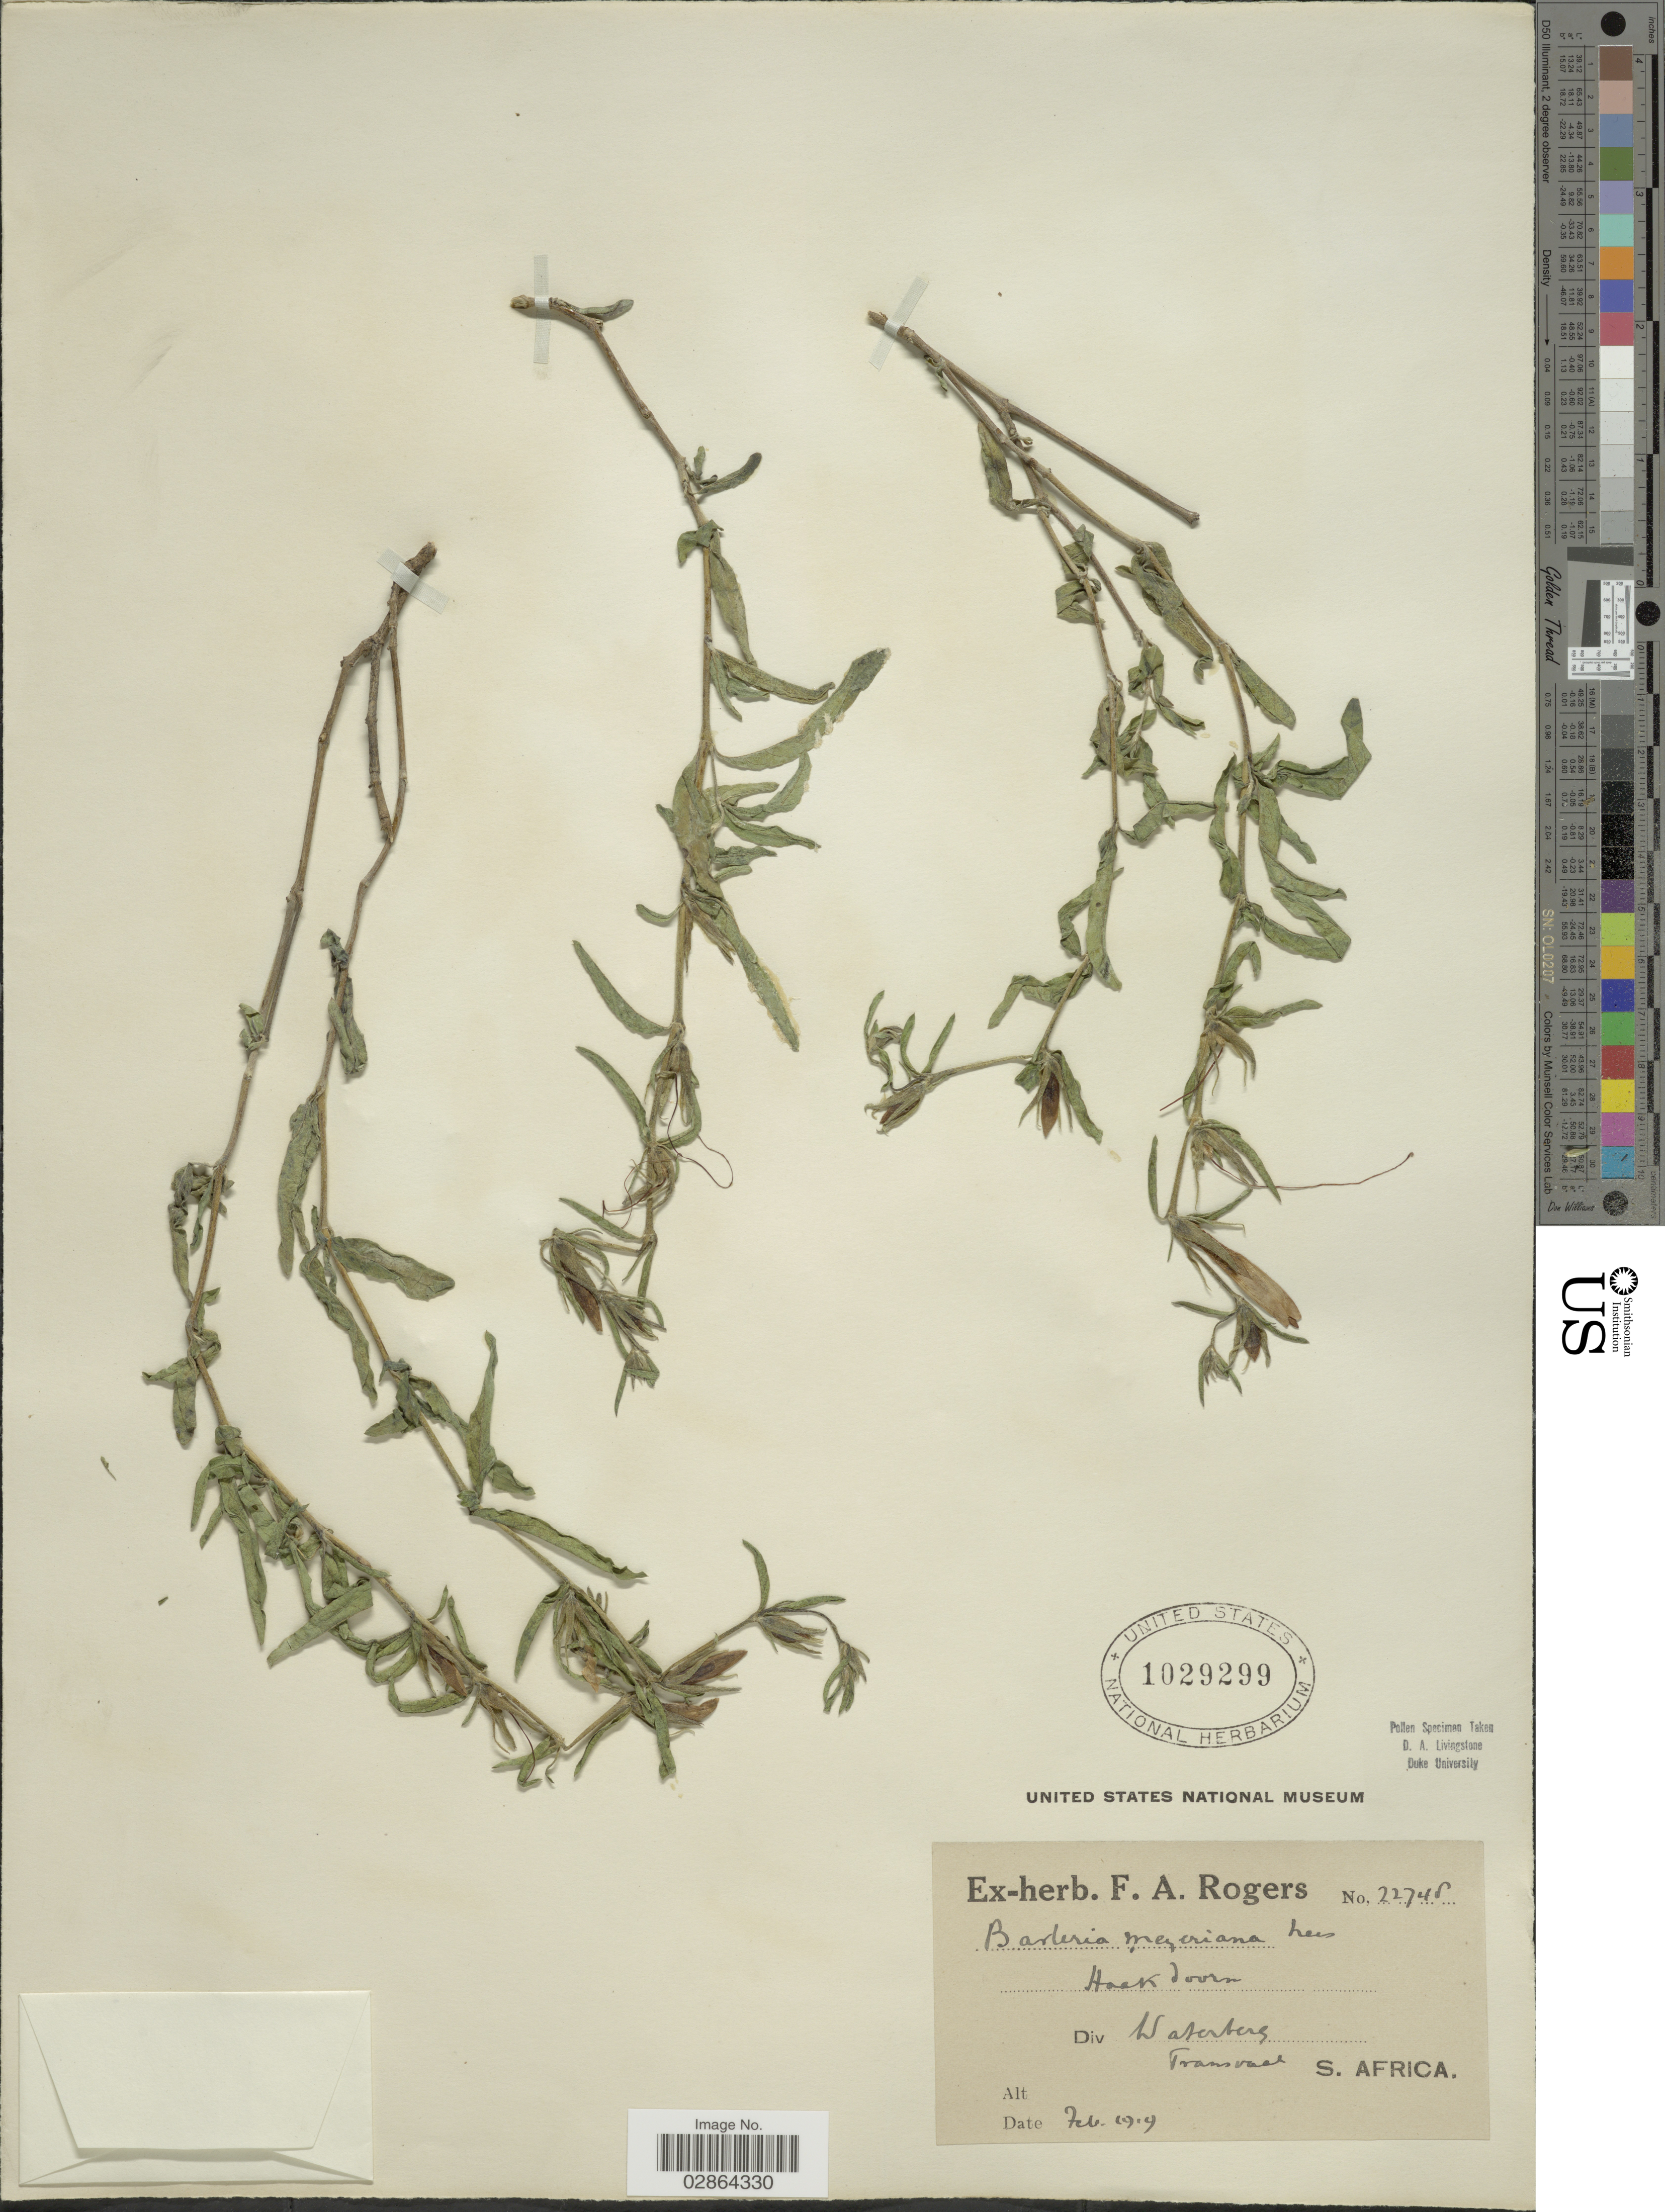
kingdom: Plantae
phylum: Tracheophyta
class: Magnoliopsida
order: Lamiales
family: Acanthaceae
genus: Barleria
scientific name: Barleria meyeriana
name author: Nees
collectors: ex herb. F. A. Rogers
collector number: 22748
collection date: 1919-02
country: South Africa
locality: Div. Waterberg, Transvaal.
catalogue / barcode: US 1029299